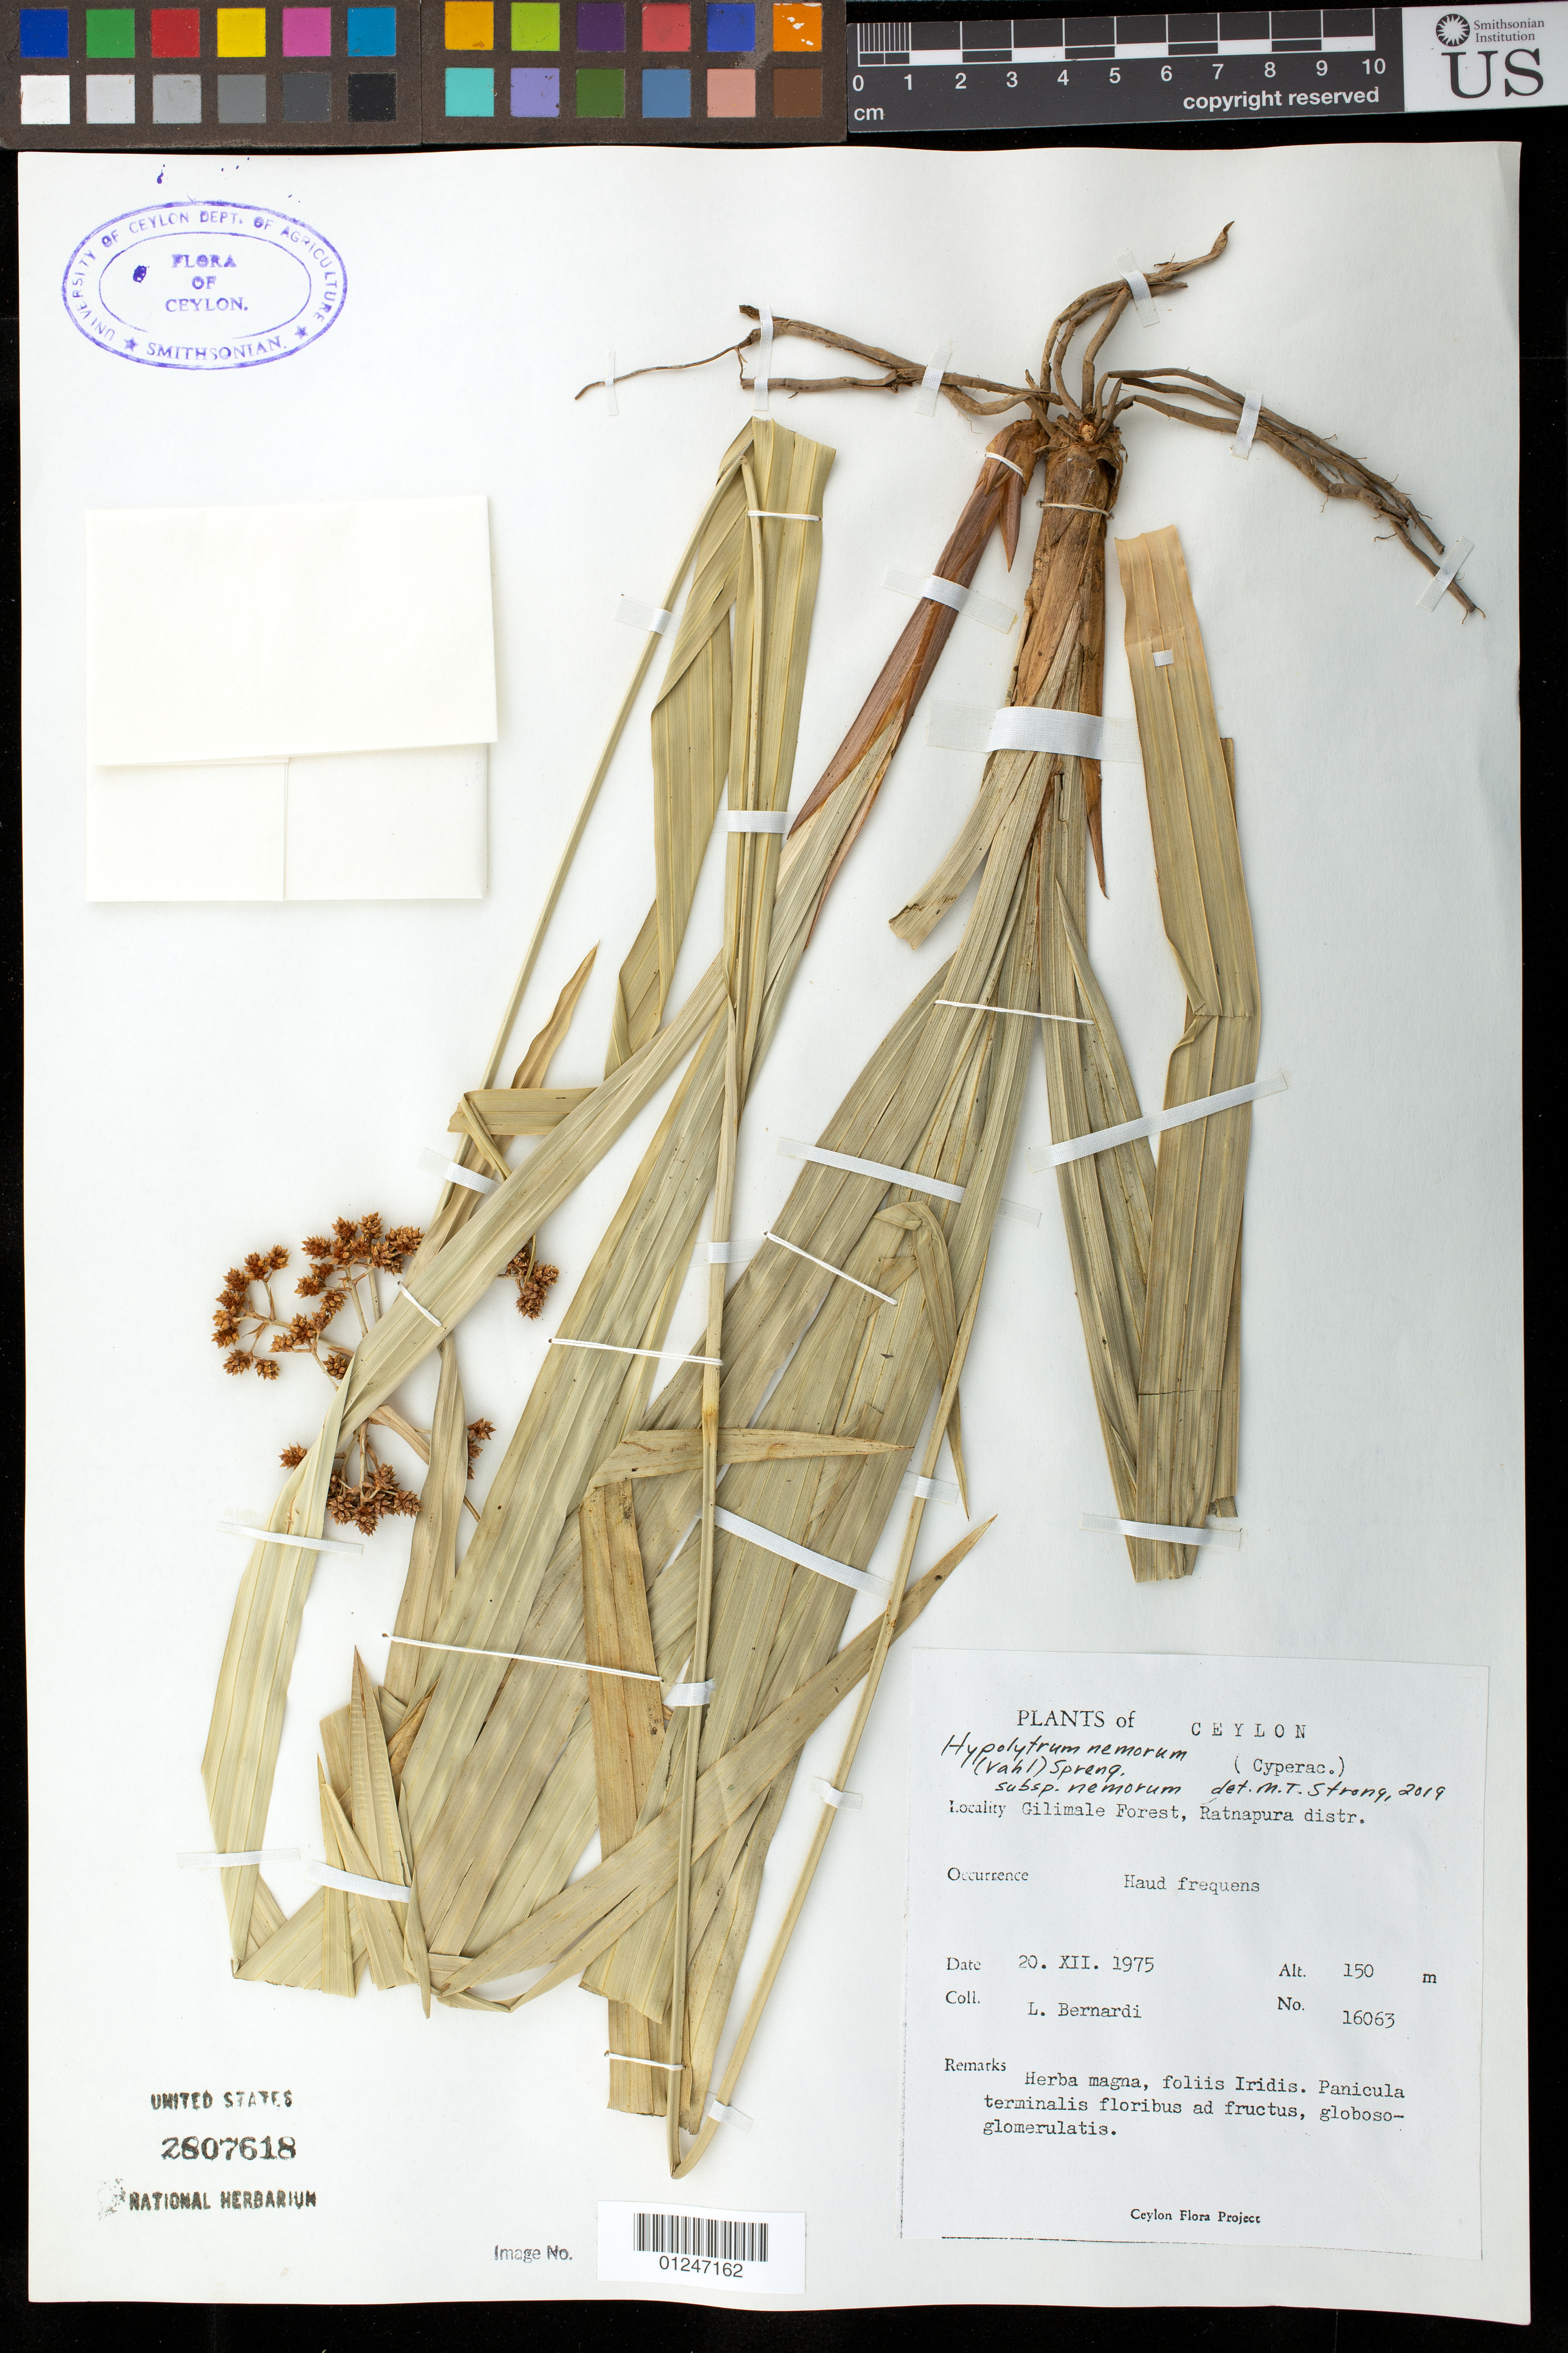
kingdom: Plantae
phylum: Tracheophyta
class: Liliopsida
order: Poales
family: Cyperaceae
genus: Hypolytrum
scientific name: Hypolytrum nemorum subsp. nemorum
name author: (Vahl) Spreng.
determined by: Strong, Mark T., (BOT), Smithsonian Institution - National Museum of Natural History (UNITED STATES)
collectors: L. Bernardi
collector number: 16063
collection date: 1975-07-20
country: Sri Lanka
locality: Ceylon. Gilimale Forest, Ratnapura distr.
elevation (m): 150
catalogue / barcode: US 2807618